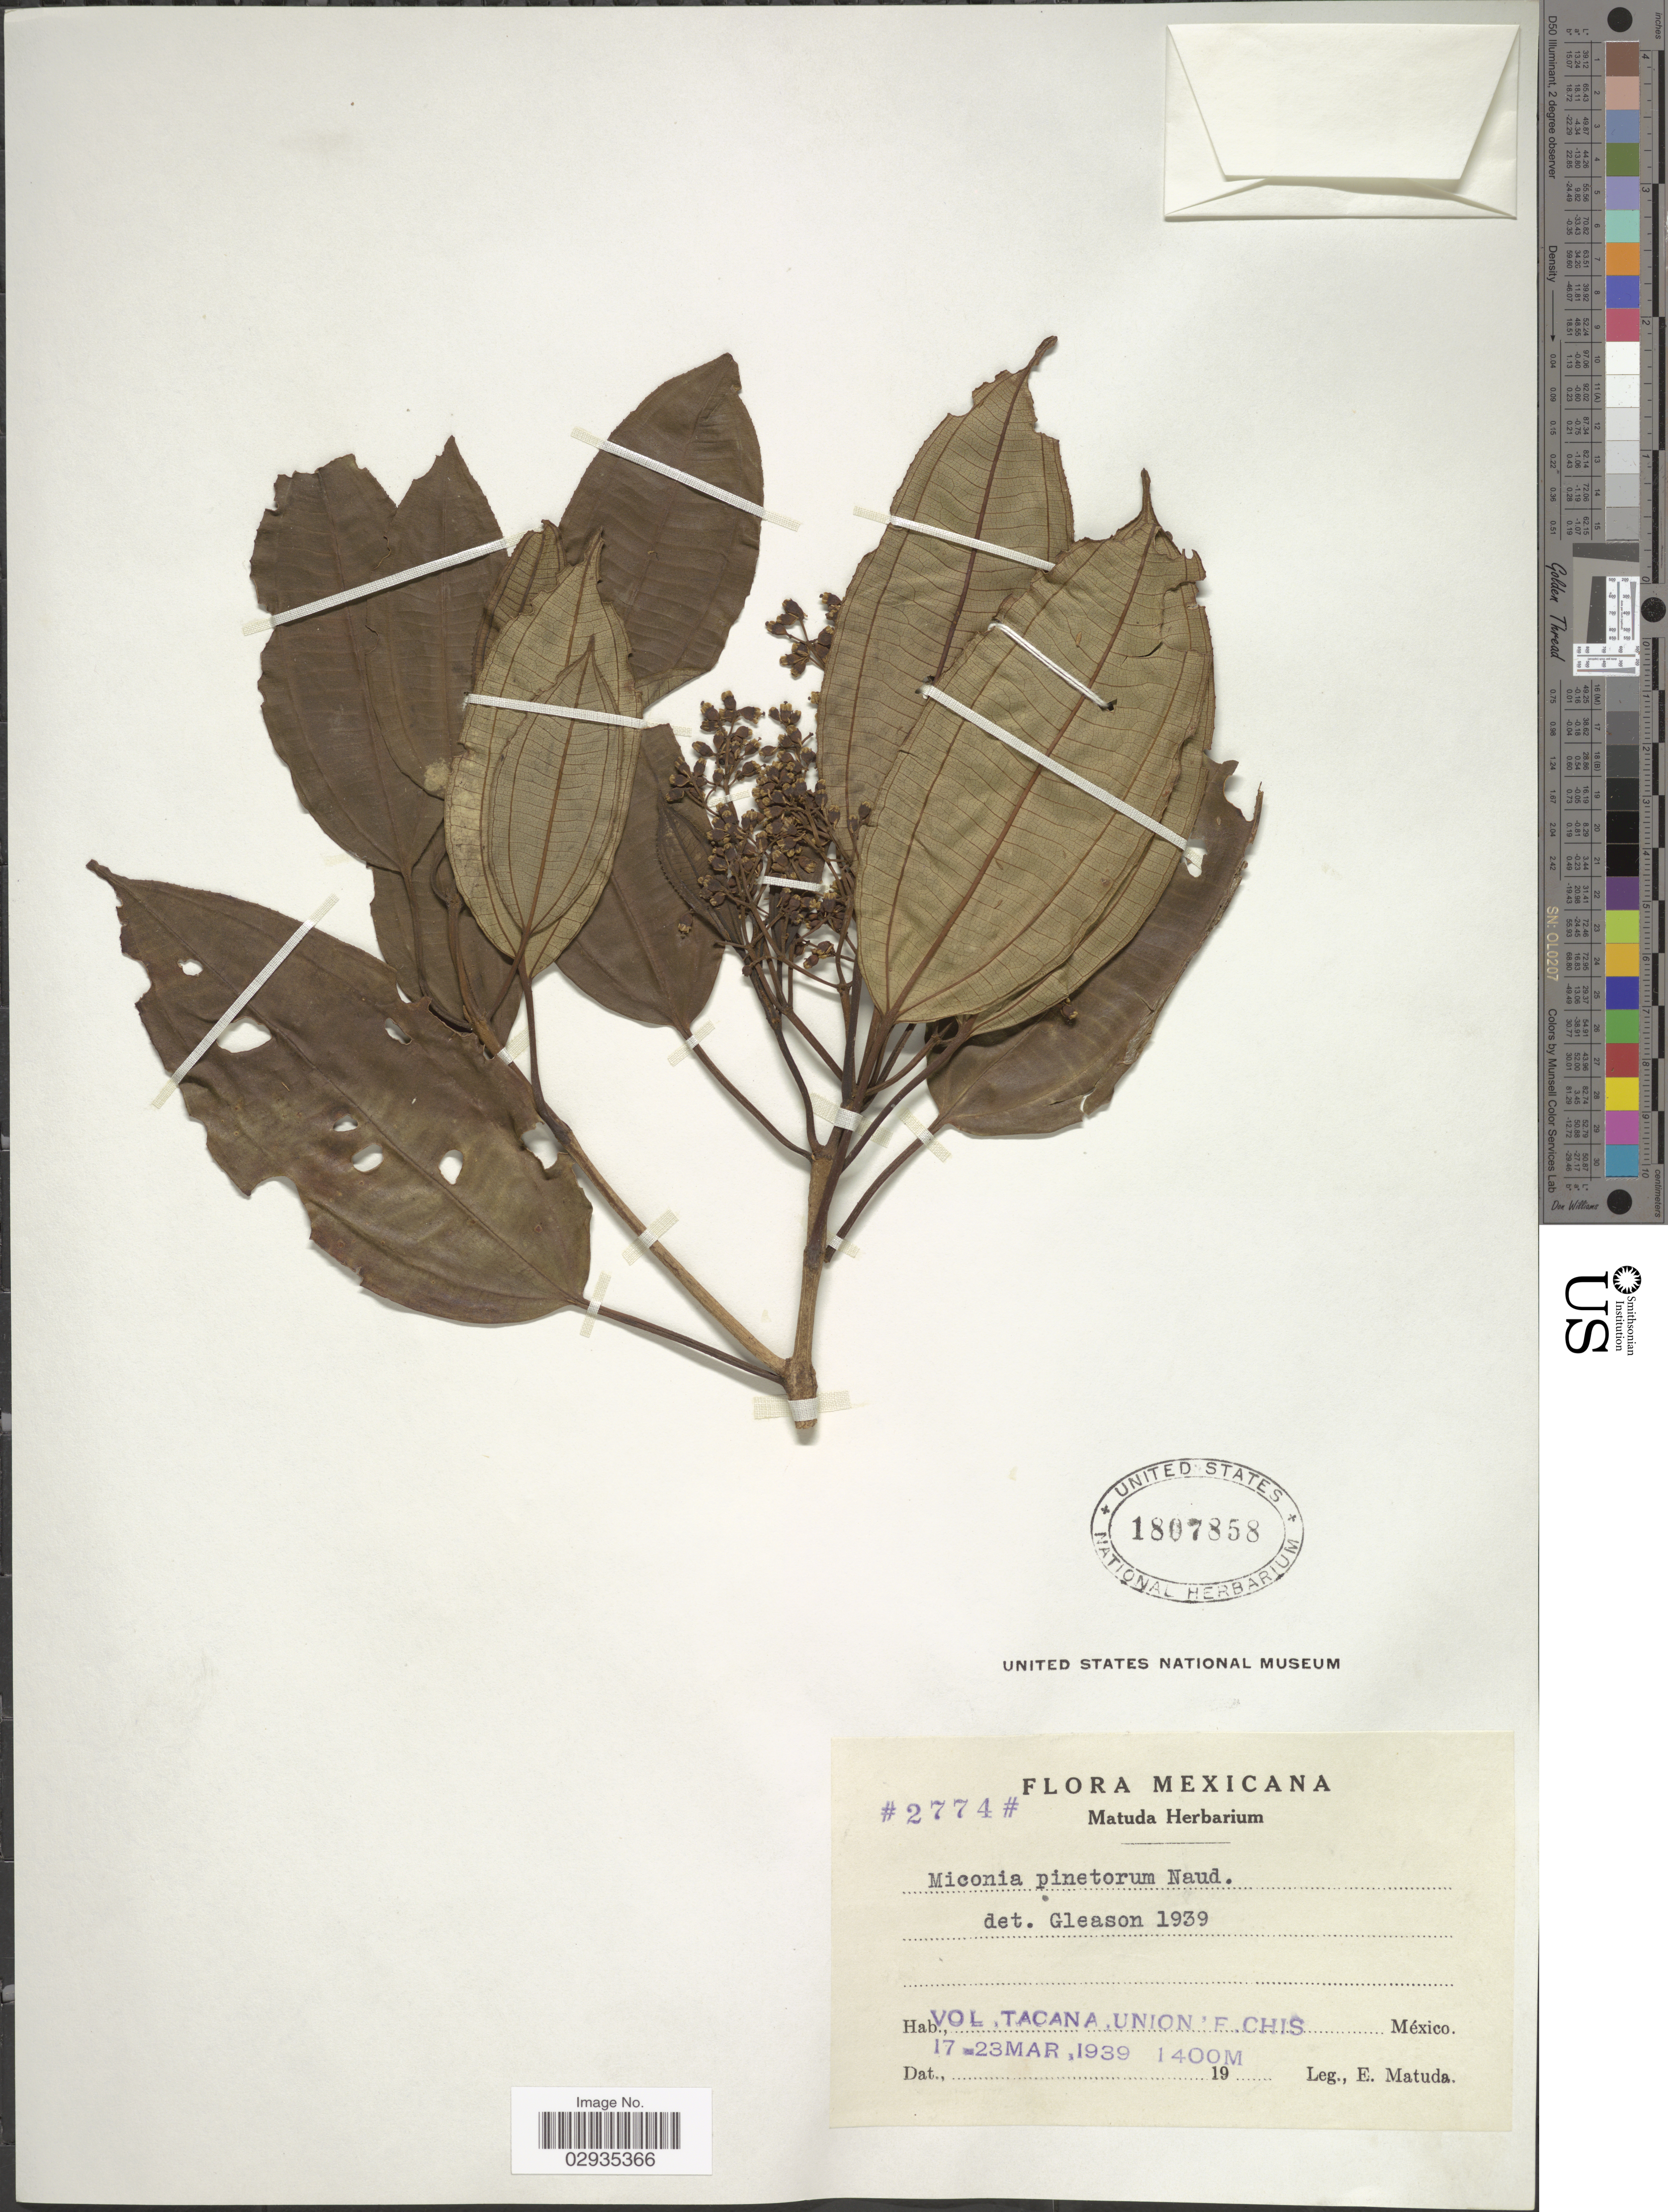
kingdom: Plantae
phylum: Tracheophyta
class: Magnoliopsida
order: Myrtales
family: Melastomataceae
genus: Miconia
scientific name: Miconia pinetorum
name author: Naudin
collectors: E. Matuda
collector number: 2774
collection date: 1939-03-17/1939-03-23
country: Mexico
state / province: Chiapas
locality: Vol. Tacana, Union ' E. Chis.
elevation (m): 1400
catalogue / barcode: US 1807858